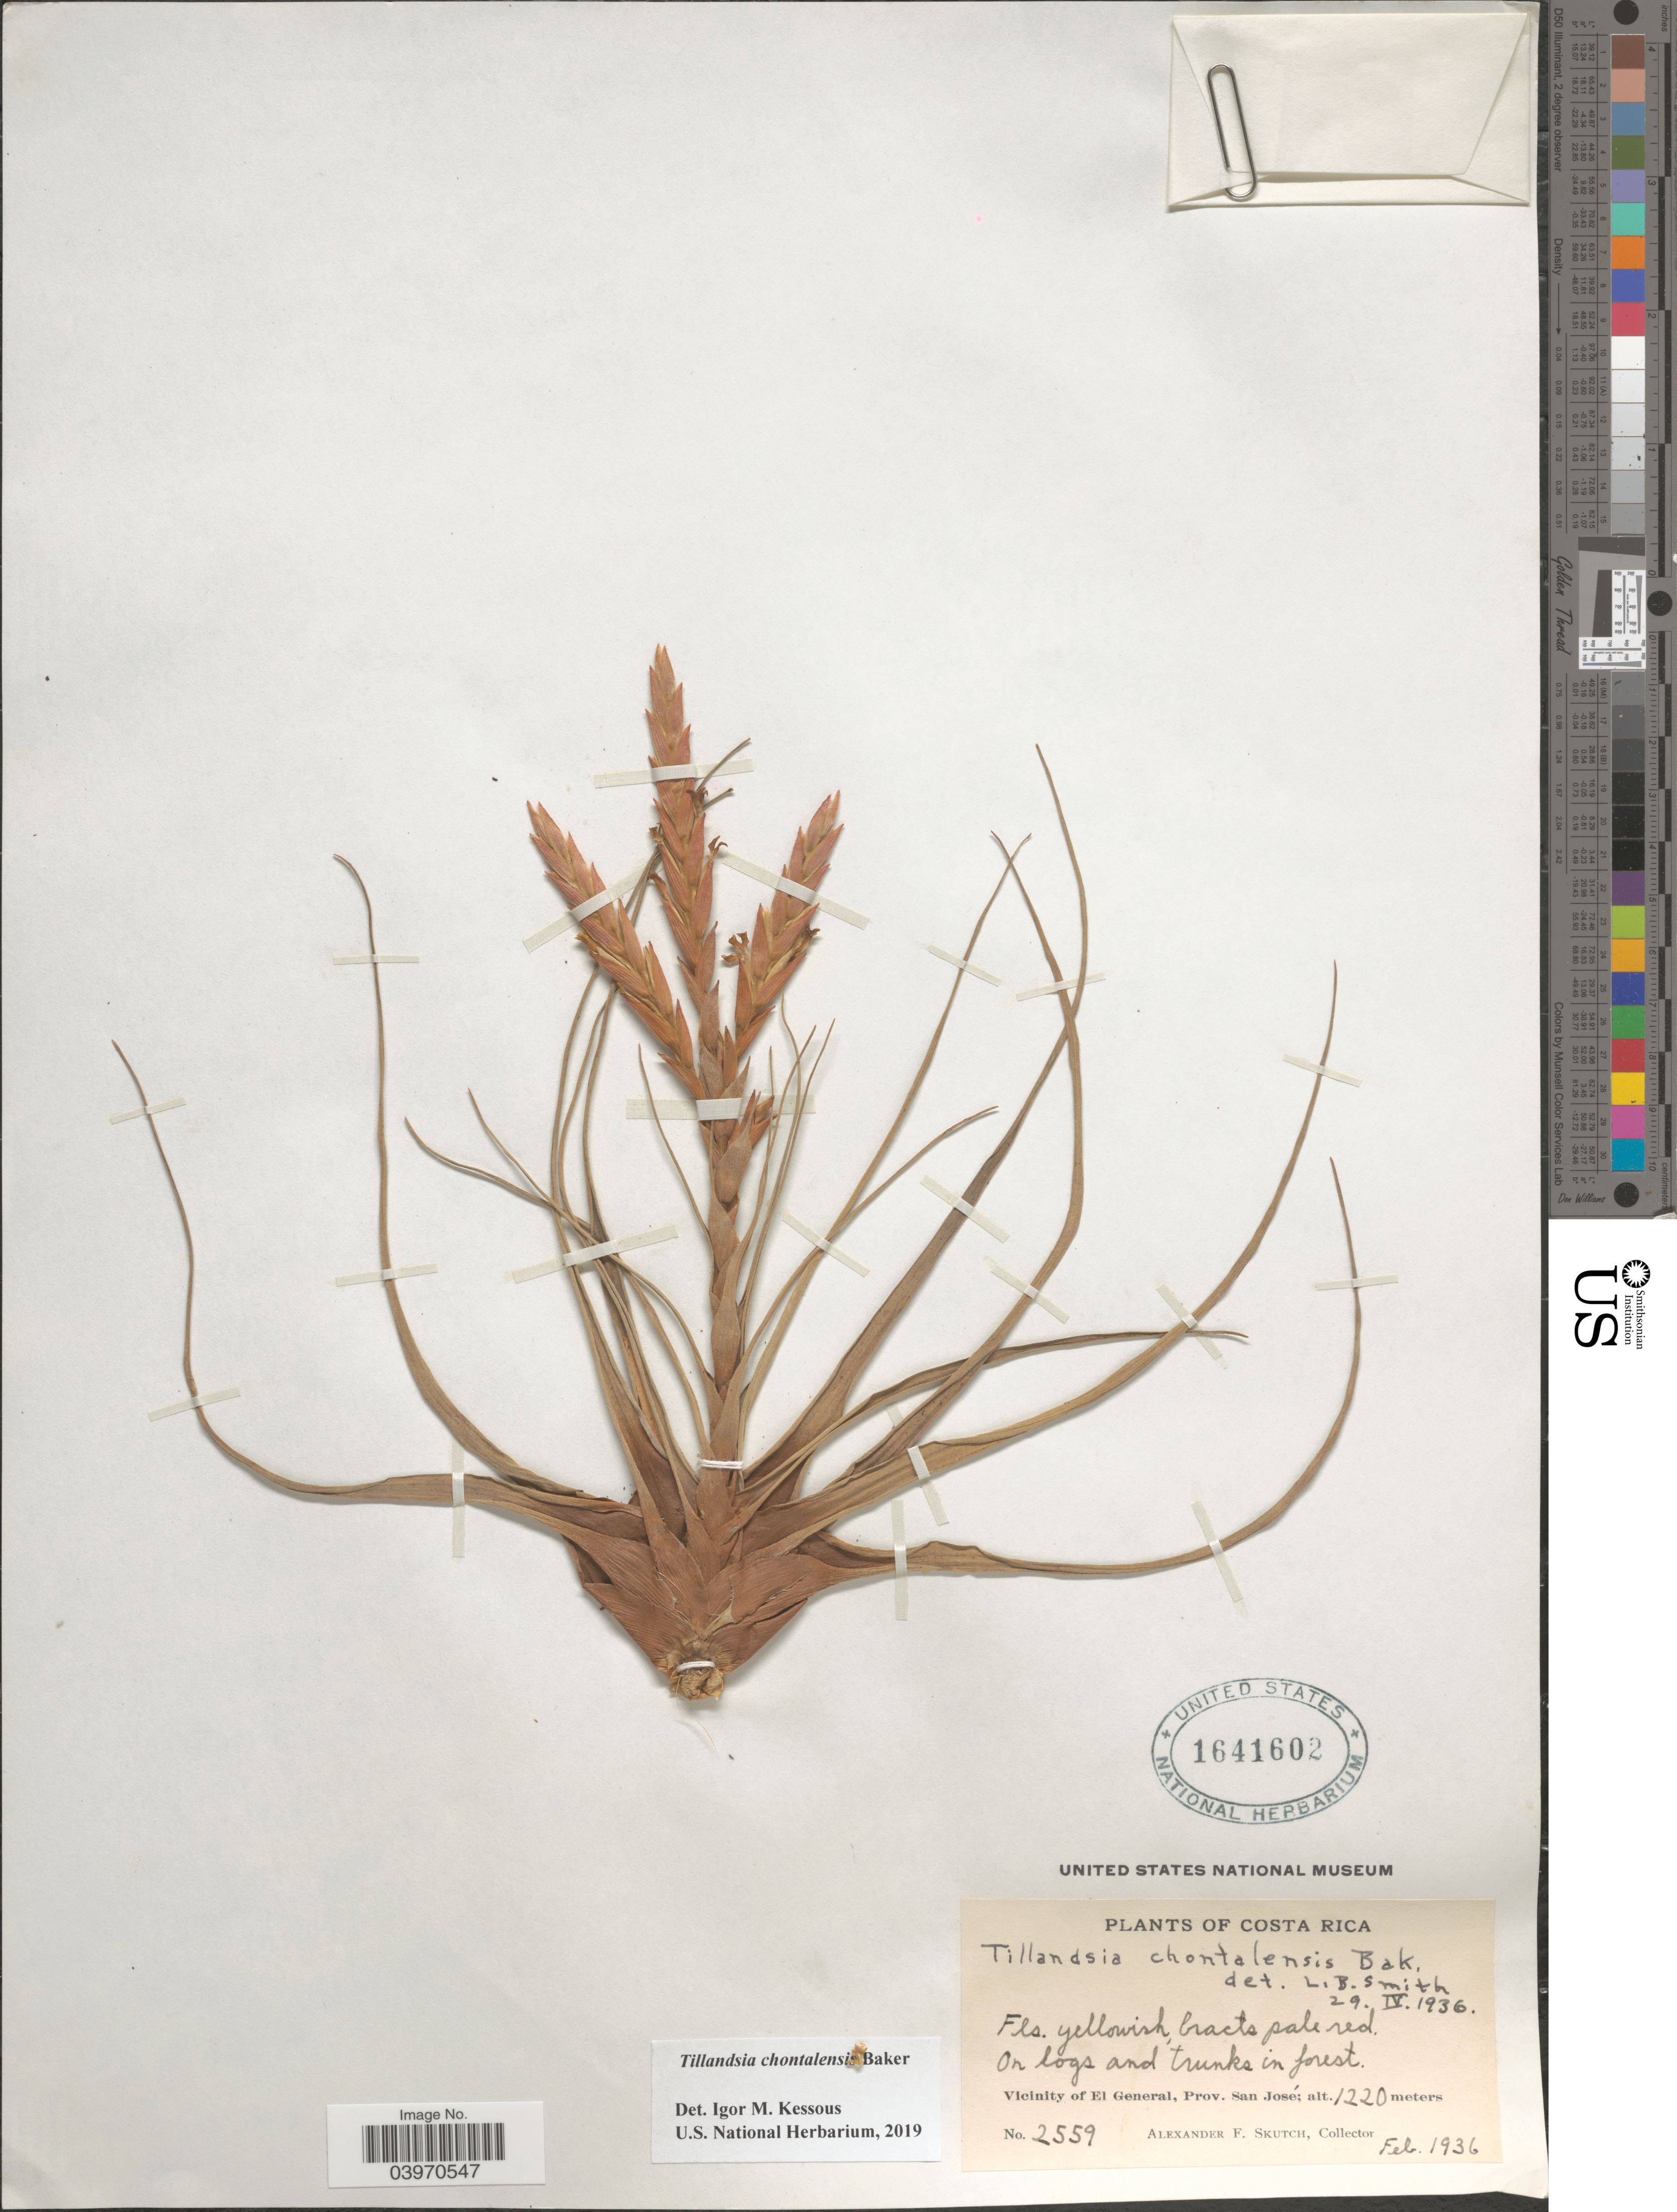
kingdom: Plantae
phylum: Tracheophyta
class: Liliopsida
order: Poales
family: Bromeliaceae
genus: Tillandsia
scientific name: Tillandsia chontalensis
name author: Baker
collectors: A. F. Skutch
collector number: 2559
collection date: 1936-02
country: Costa Rica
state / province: San José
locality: On bogs and trunks in forest. Vicinity of El General.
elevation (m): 1220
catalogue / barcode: US 1641602